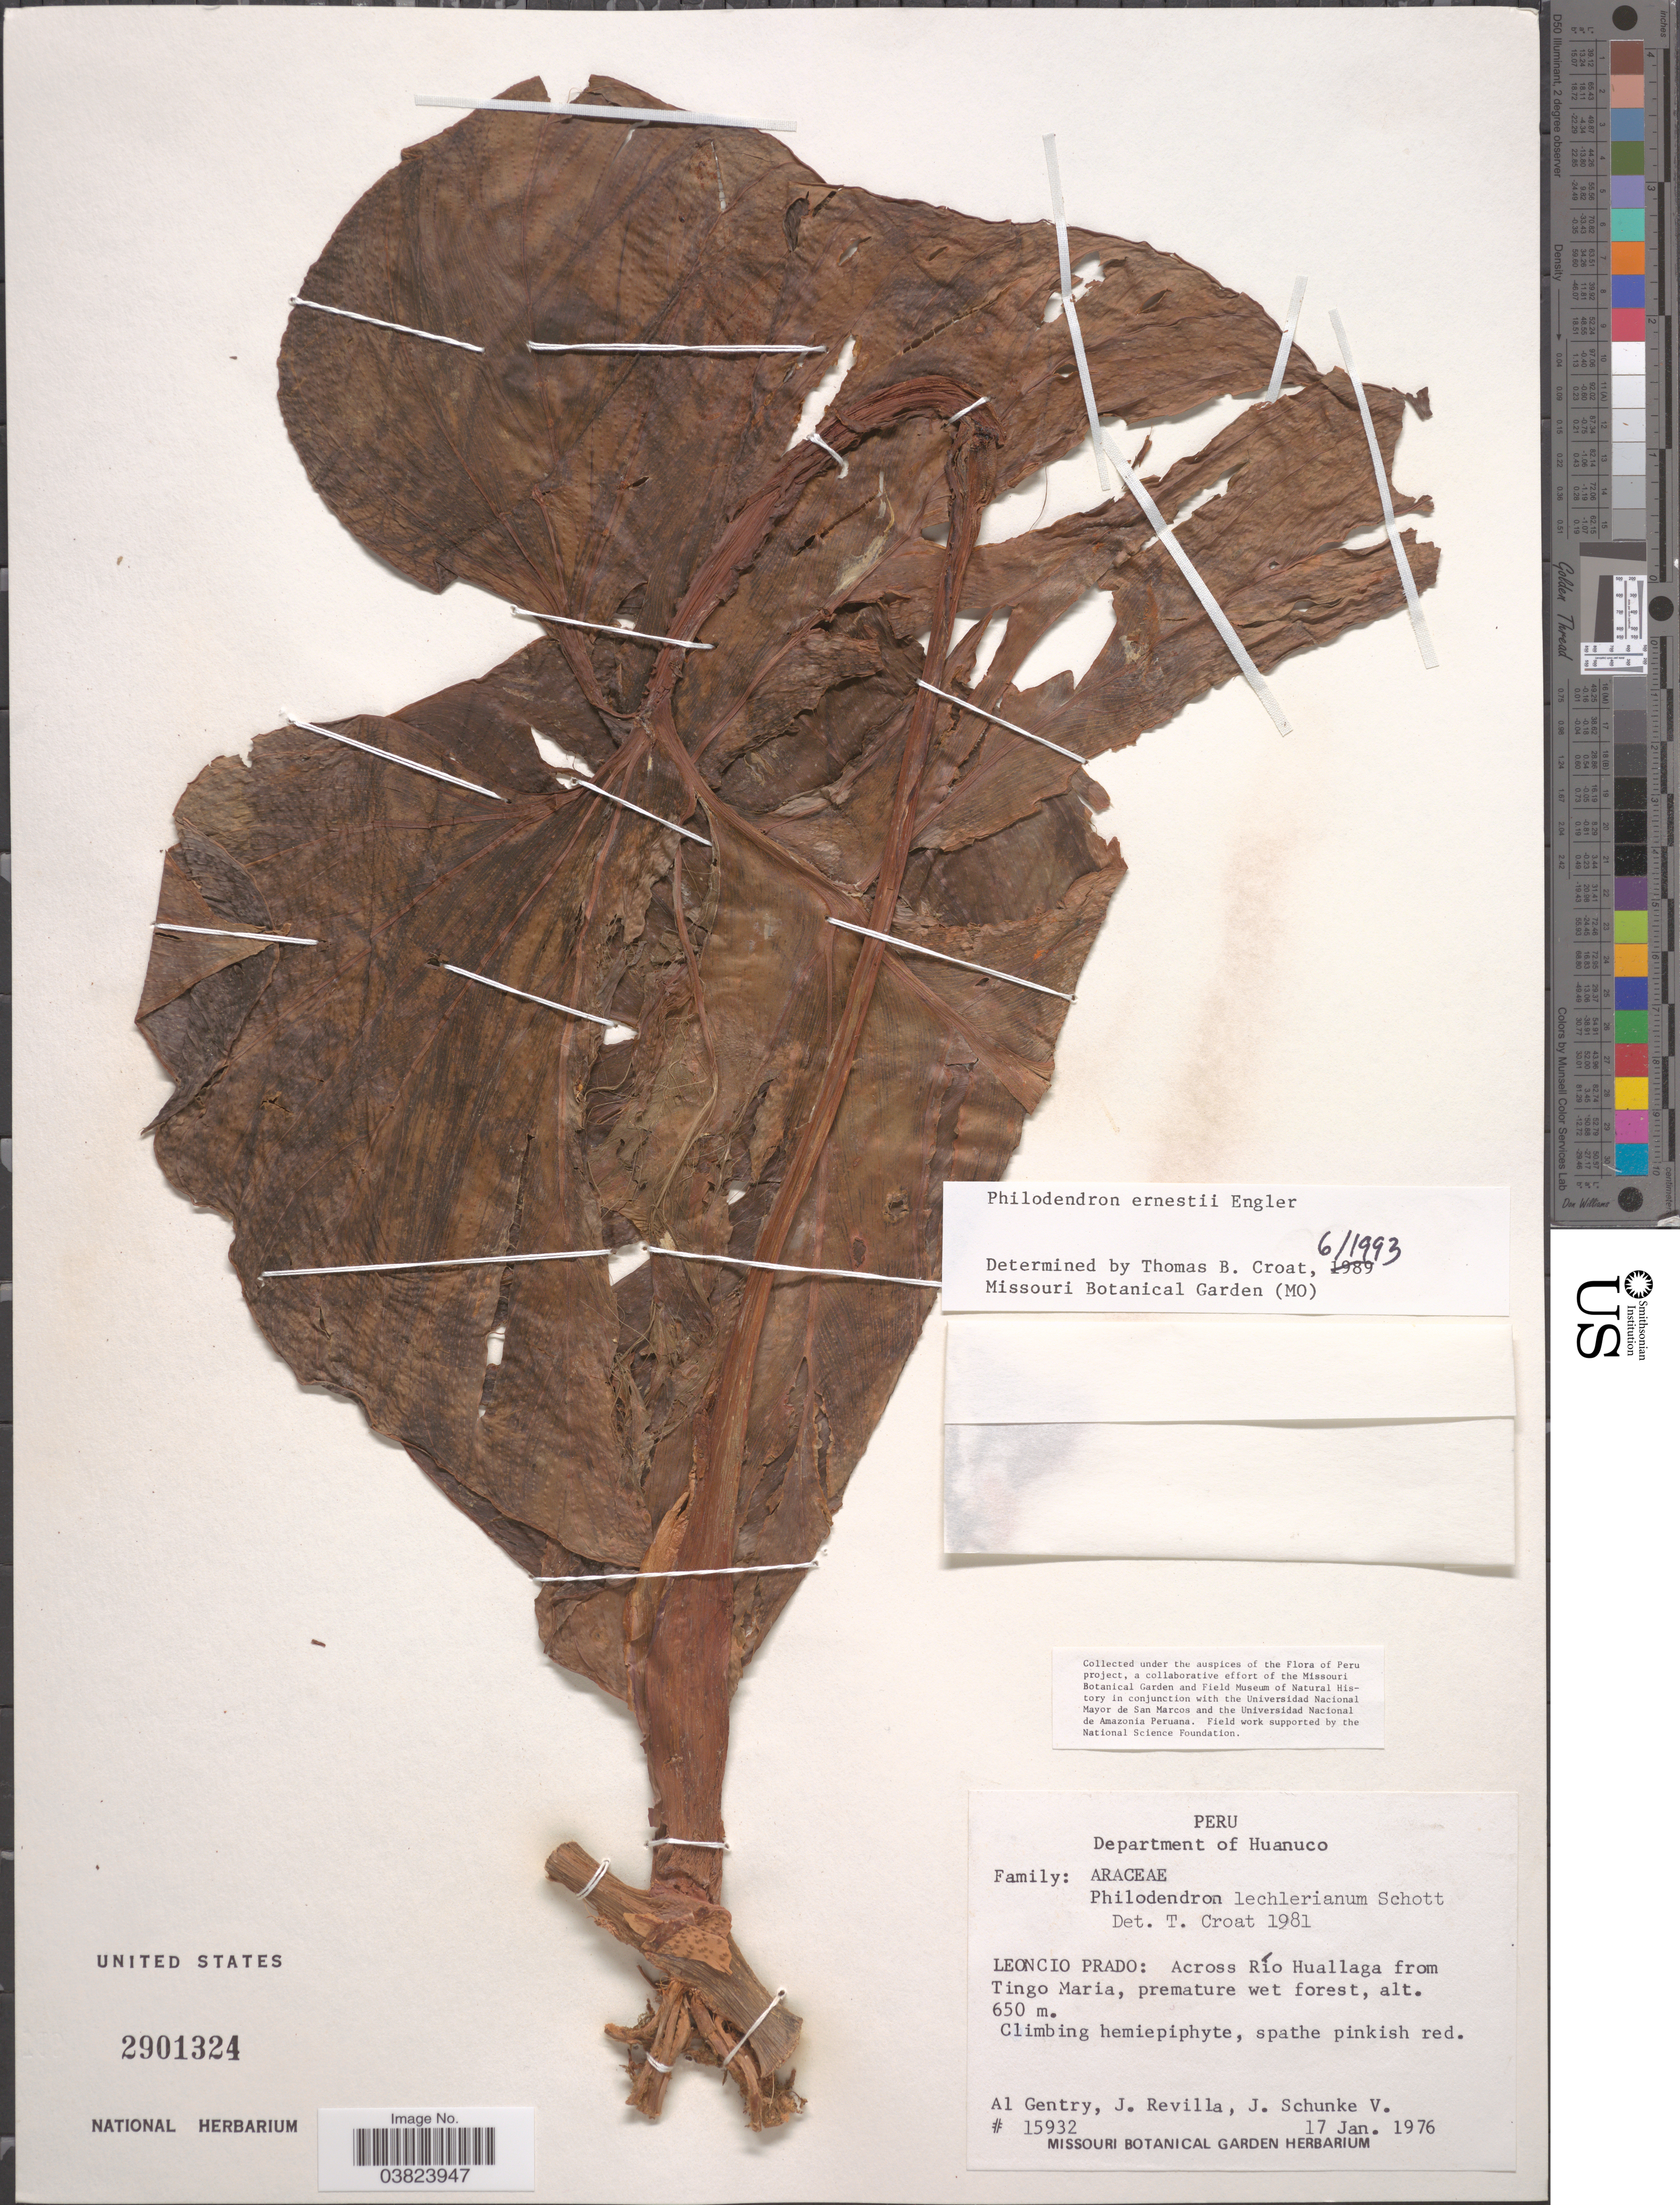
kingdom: Plantae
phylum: Tracheophyta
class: Liliopsida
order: Alismatales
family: Araceae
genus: Philodendron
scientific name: Philodendron erubescens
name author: K. Koch & Augustin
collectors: A. H. Gentry, J. Revilla & J. Schunke Vigo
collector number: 15932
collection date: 1976-01-17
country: Peru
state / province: Huánuco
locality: Department of Huanuco. Leoncio Prado: Across Río Huallaga from Tingo Maria.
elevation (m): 650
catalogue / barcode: US 2901324